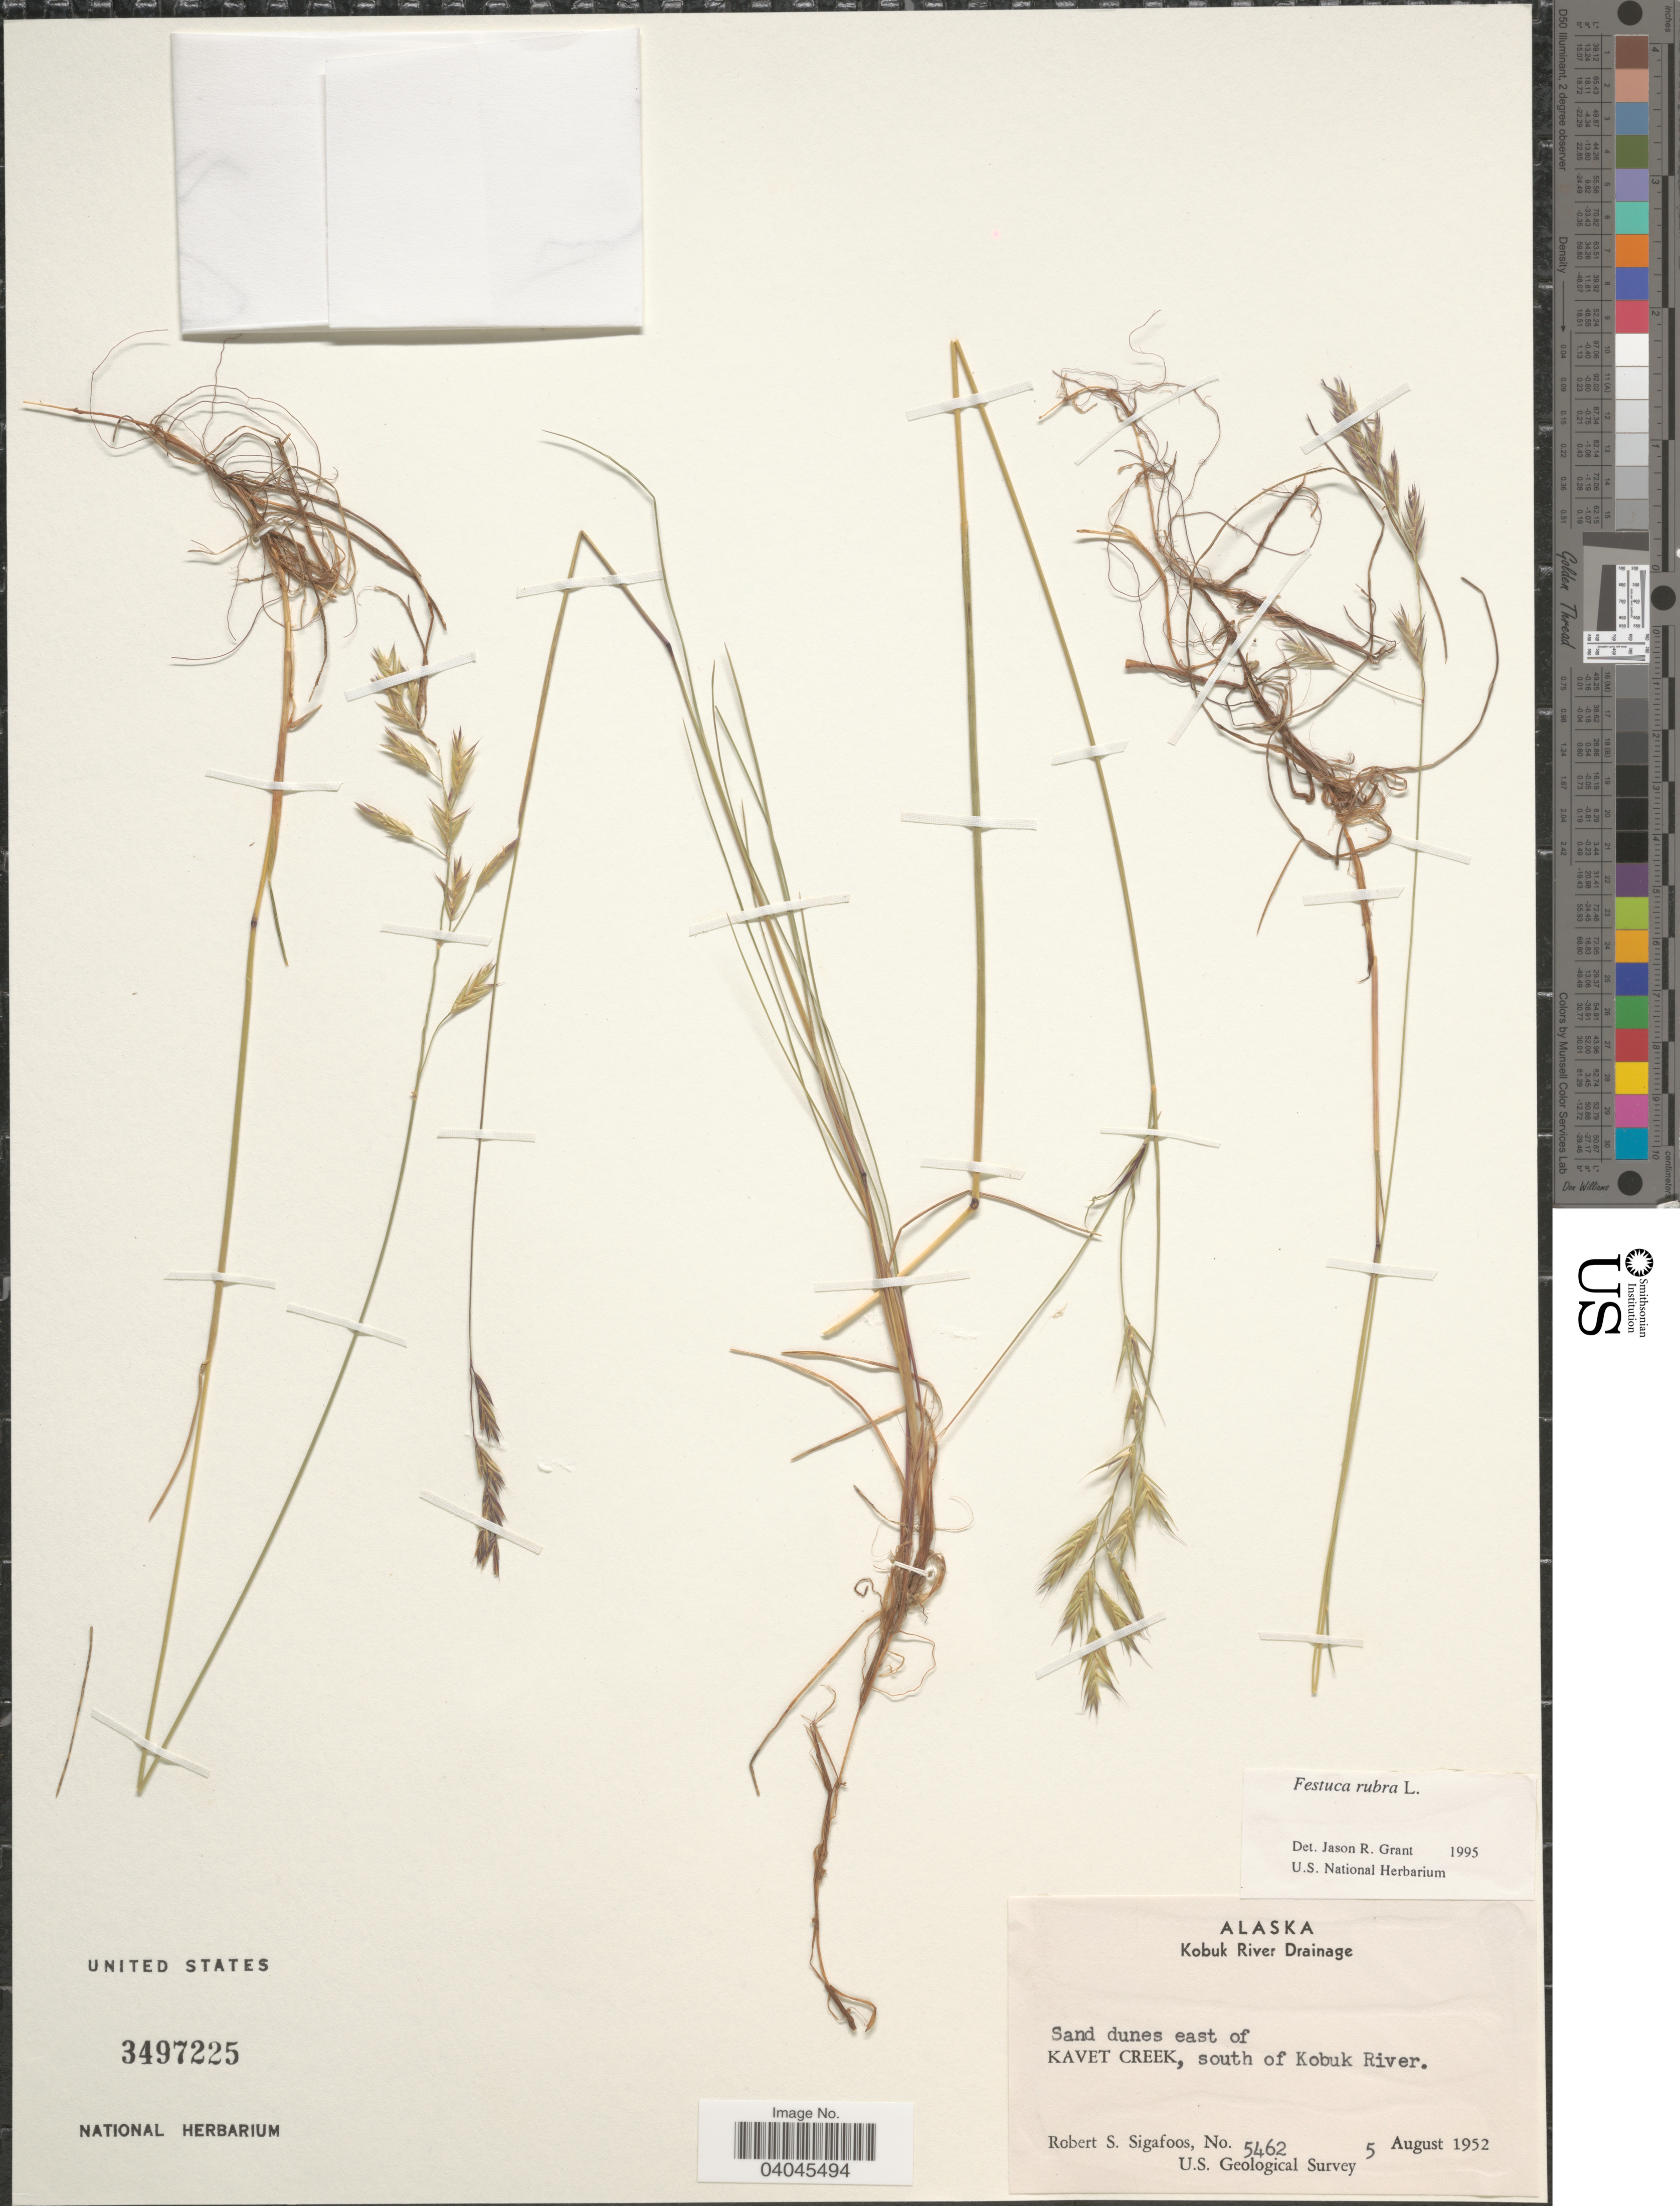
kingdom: Plantae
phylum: Tracheophyta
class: Liliopsida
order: Poales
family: Poaceae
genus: Festuca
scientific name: Festuca rubra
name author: L.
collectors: R. Sigafoos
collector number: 5462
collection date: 1952-08-05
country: United States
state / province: Alaska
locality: Kobuk River Drainage. Sand dunes east of Kavet Creek, south of Kobuk River.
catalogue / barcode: US 3497225